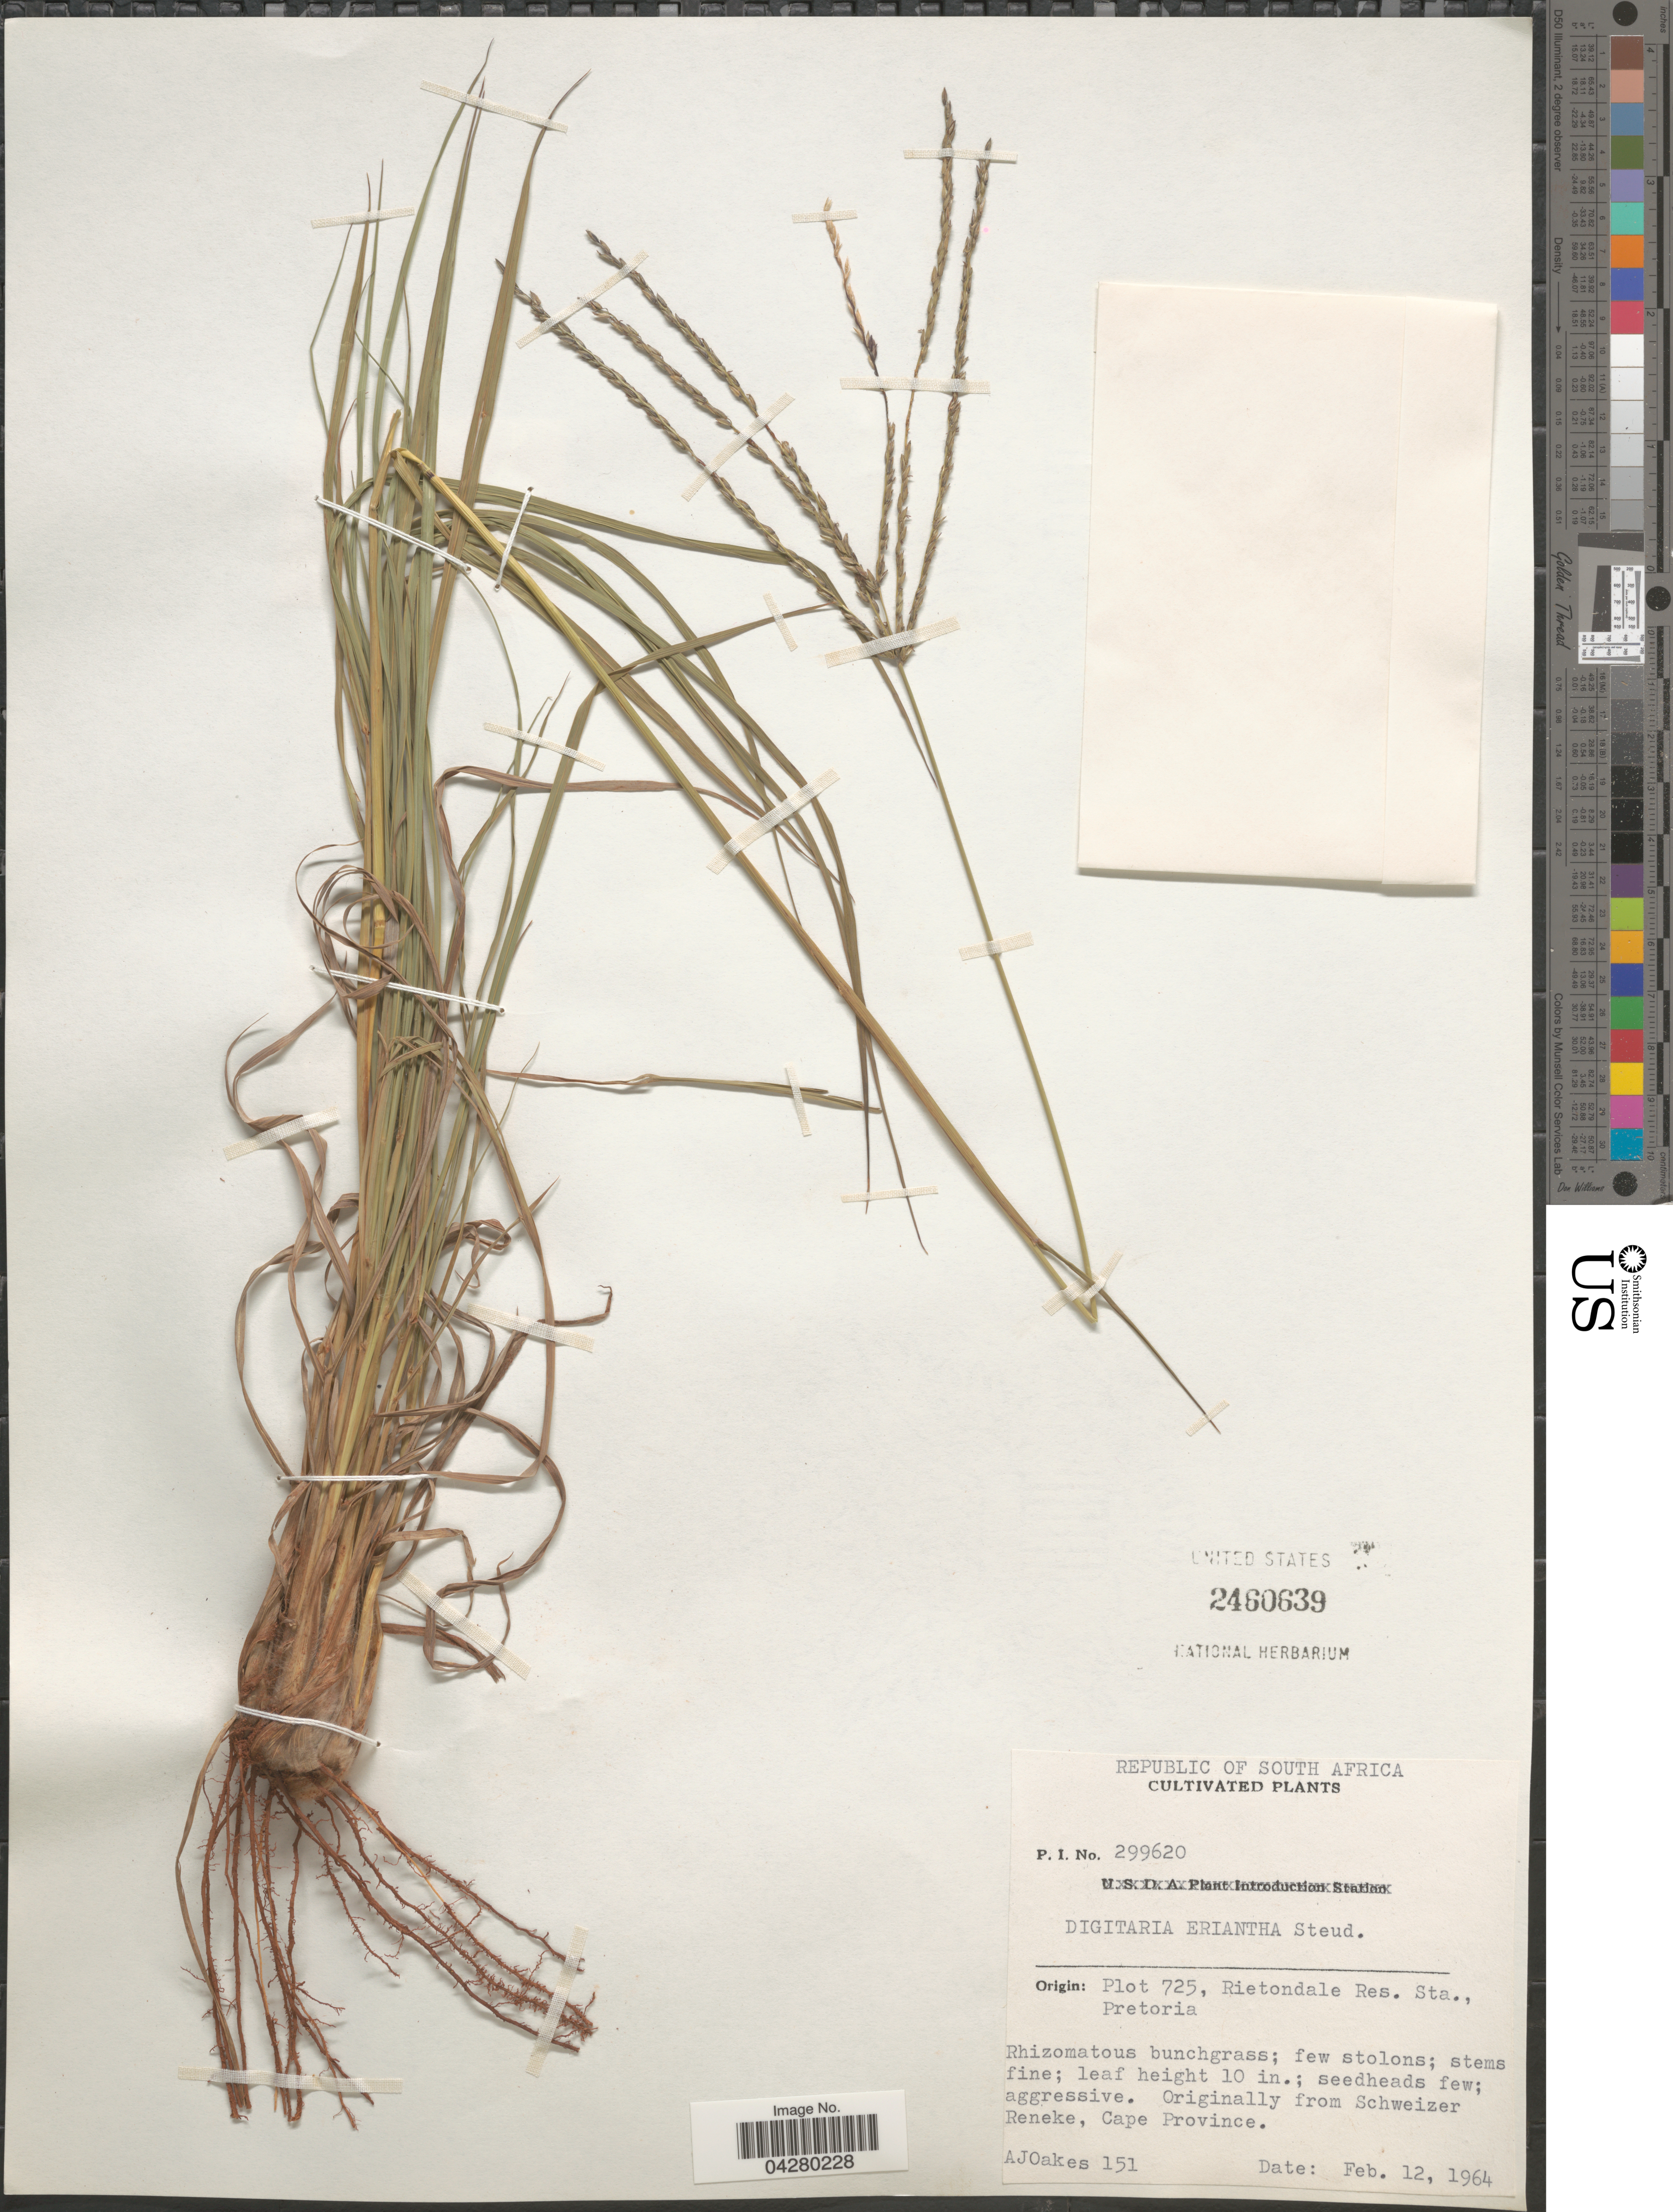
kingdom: Plantae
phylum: Tracheophyta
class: Liliopsida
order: Poales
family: Poaceae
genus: Digitaria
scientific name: Digitaria eriantha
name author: Steud.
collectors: A. Oakes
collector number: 151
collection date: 1964-02-12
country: South Africa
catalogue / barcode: US 2460639